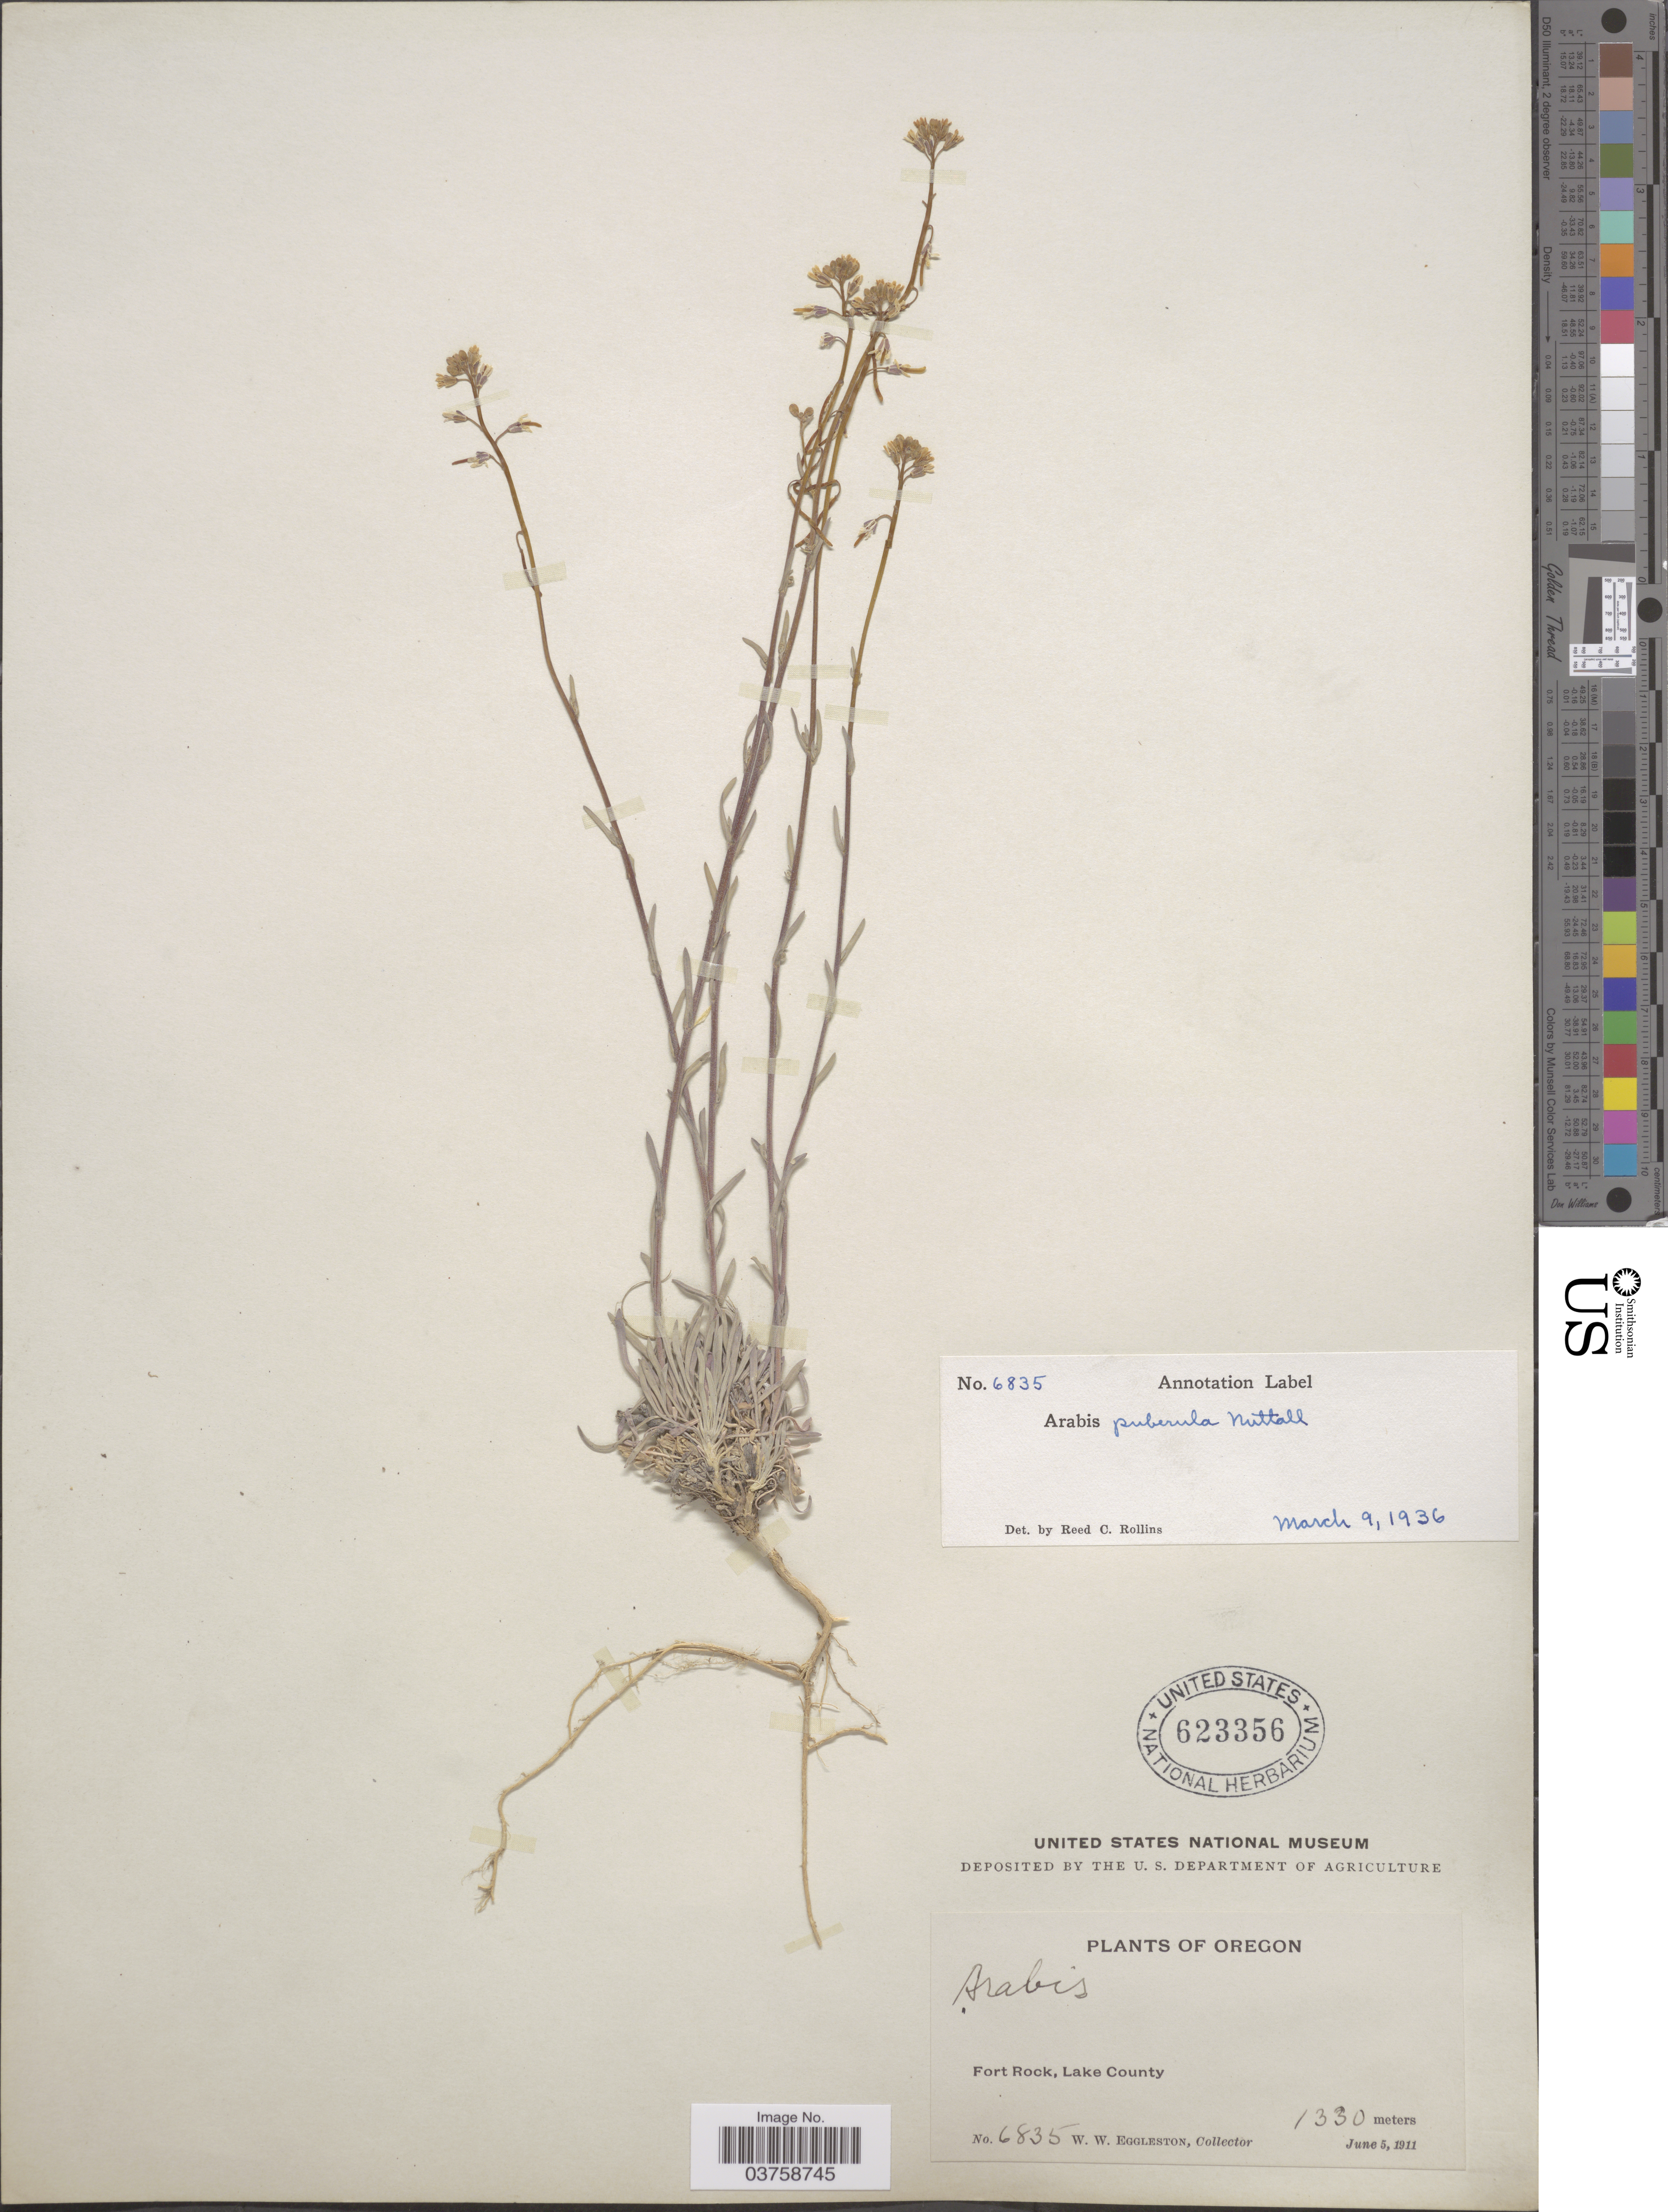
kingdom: Plantae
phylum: Tracheophyta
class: Magnoliopsida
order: Brassicales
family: Brassicaceae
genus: Arabis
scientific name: Arabis puberula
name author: Nutt.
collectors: W. W. Eggleston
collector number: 6835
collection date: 1911-06-05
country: United States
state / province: Oregon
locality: Fort Rock, Lake County.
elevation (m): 1330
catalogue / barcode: US 623356